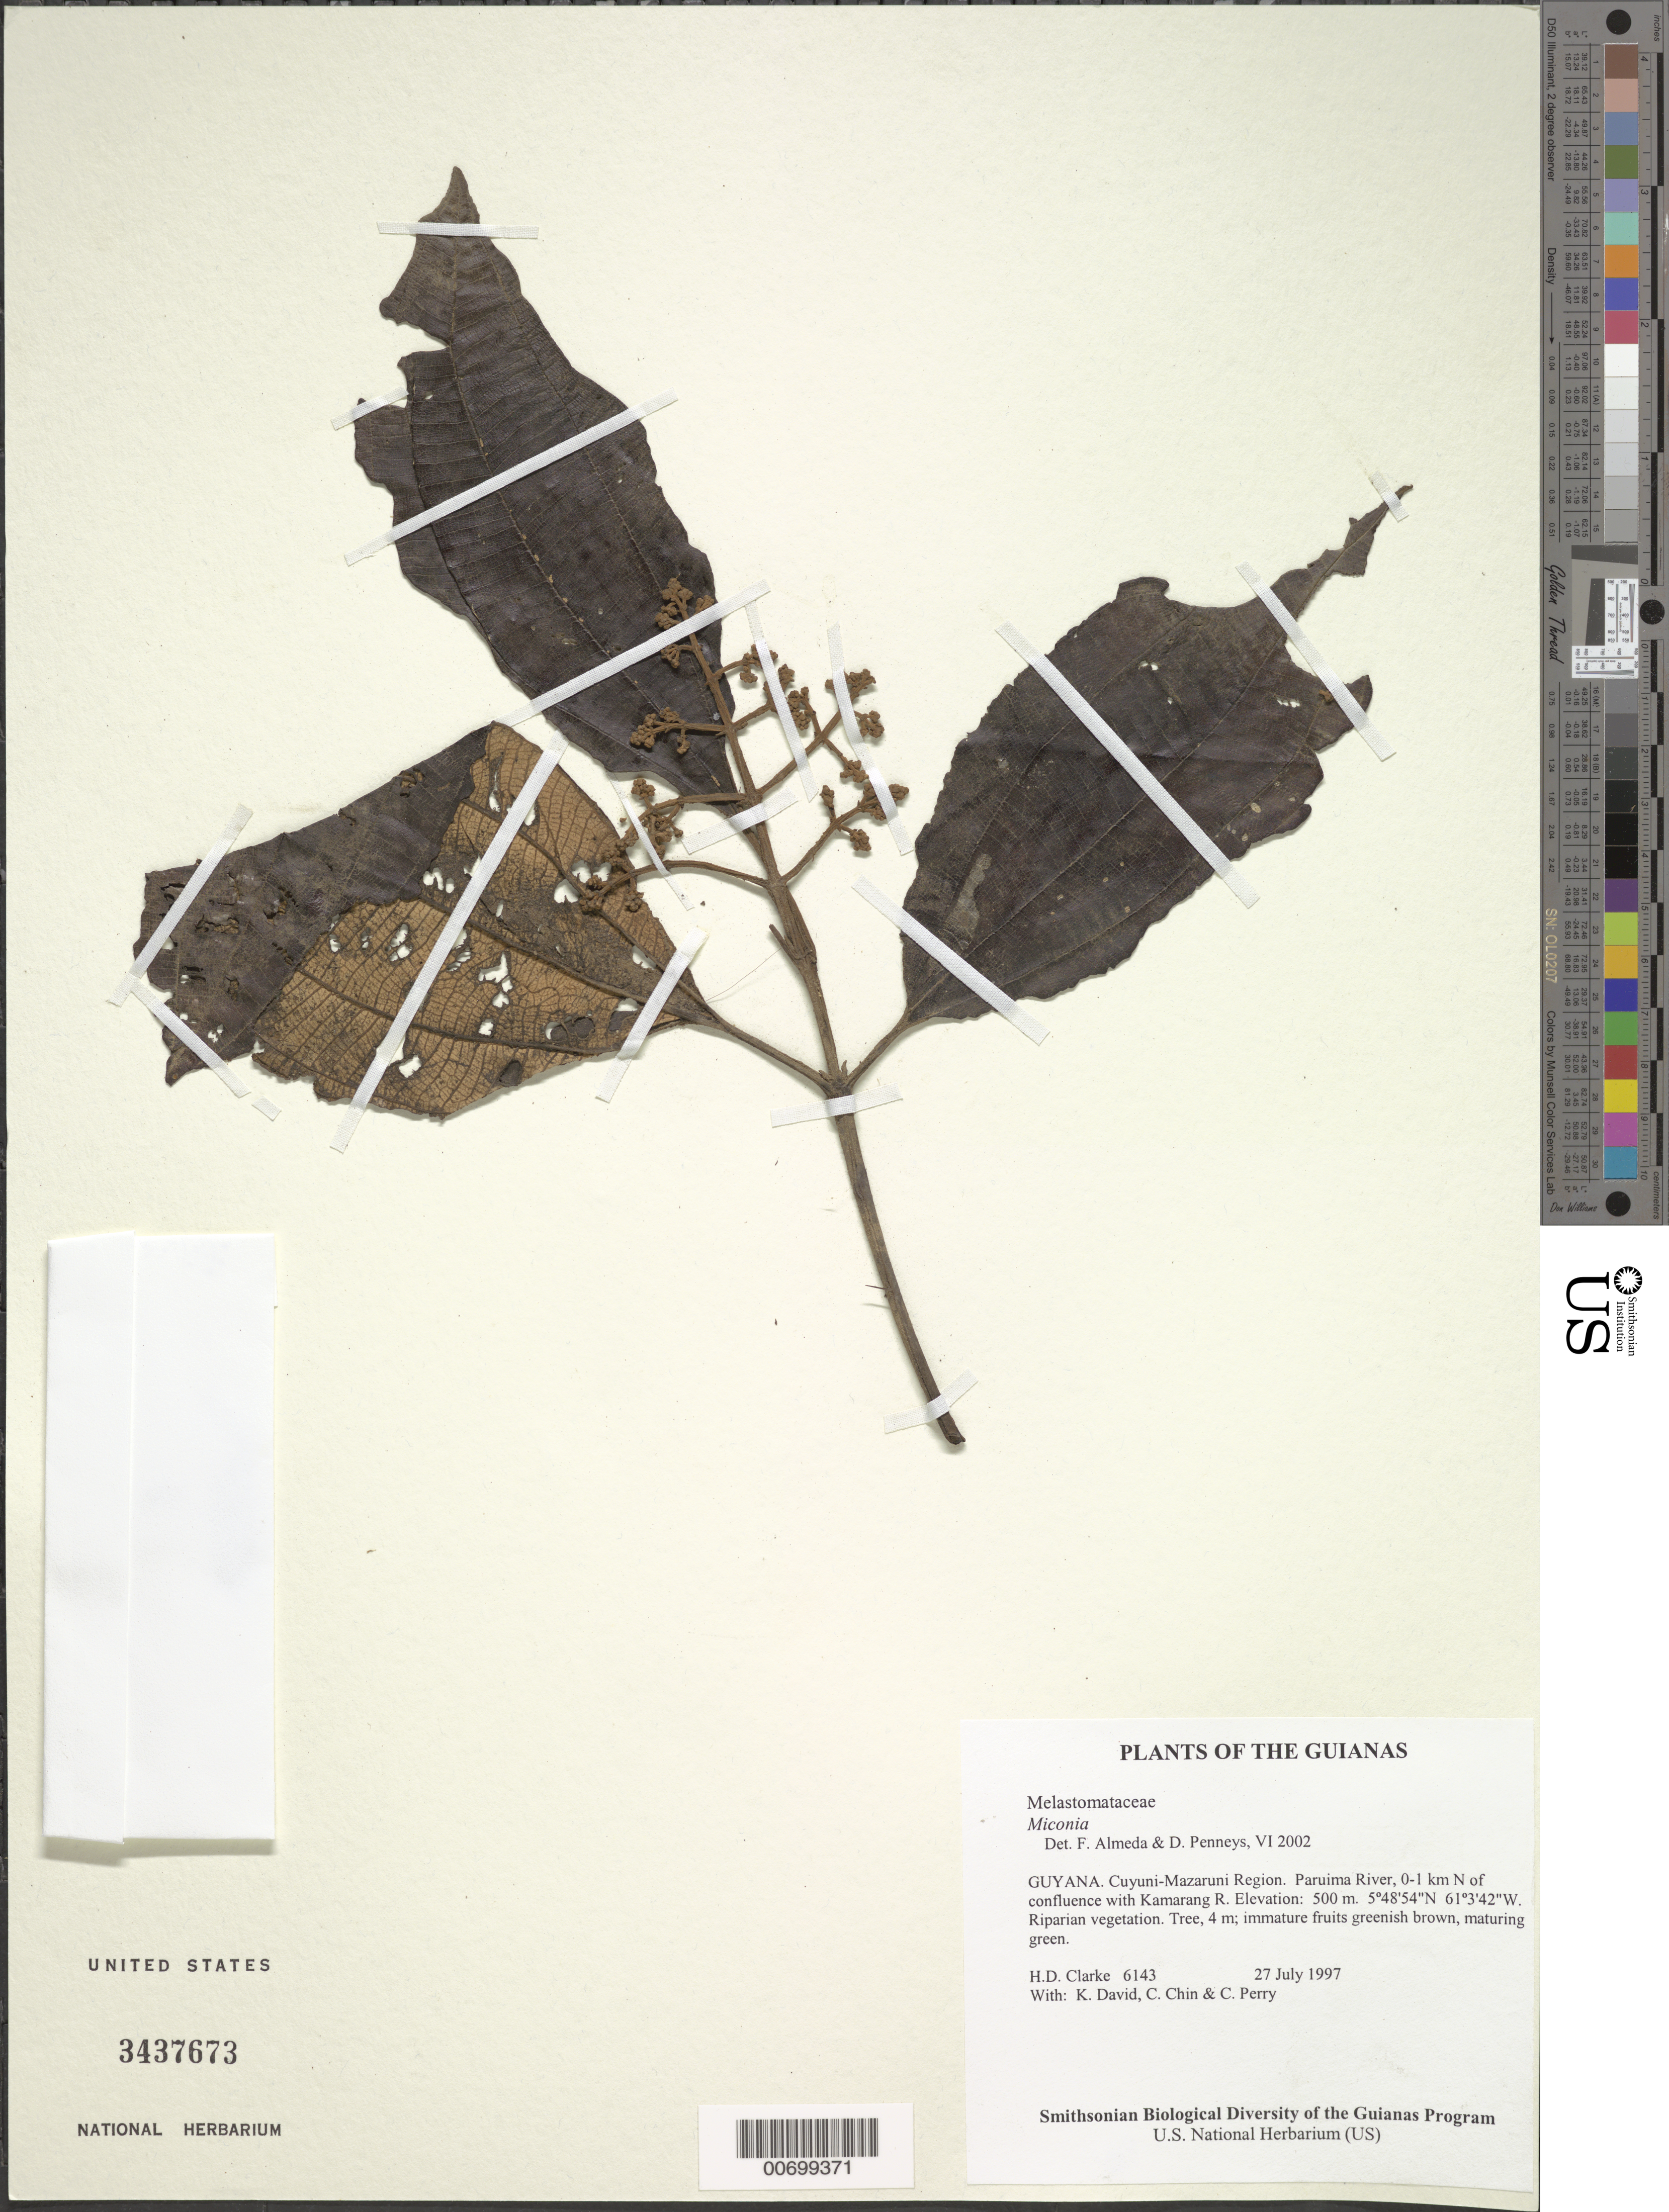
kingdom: Plantae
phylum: Tracheophyta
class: Magnoliopsida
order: Myrtales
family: Melastomataceae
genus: Miconia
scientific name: Miconia sp.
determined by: Almeda, F.; Penneys, D. S.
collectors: H. D. Clarke, K. David, C. Chin & C. Perry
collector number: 6143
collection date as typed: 27 July 1997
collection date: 1997-07-27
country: Guyana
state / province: Cuyuni-Mazaruni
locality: Paruima River, 0-1 km N of confluence with Kamarang R.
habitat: Riparian vegetation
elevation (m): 500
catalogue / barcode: US 3437673